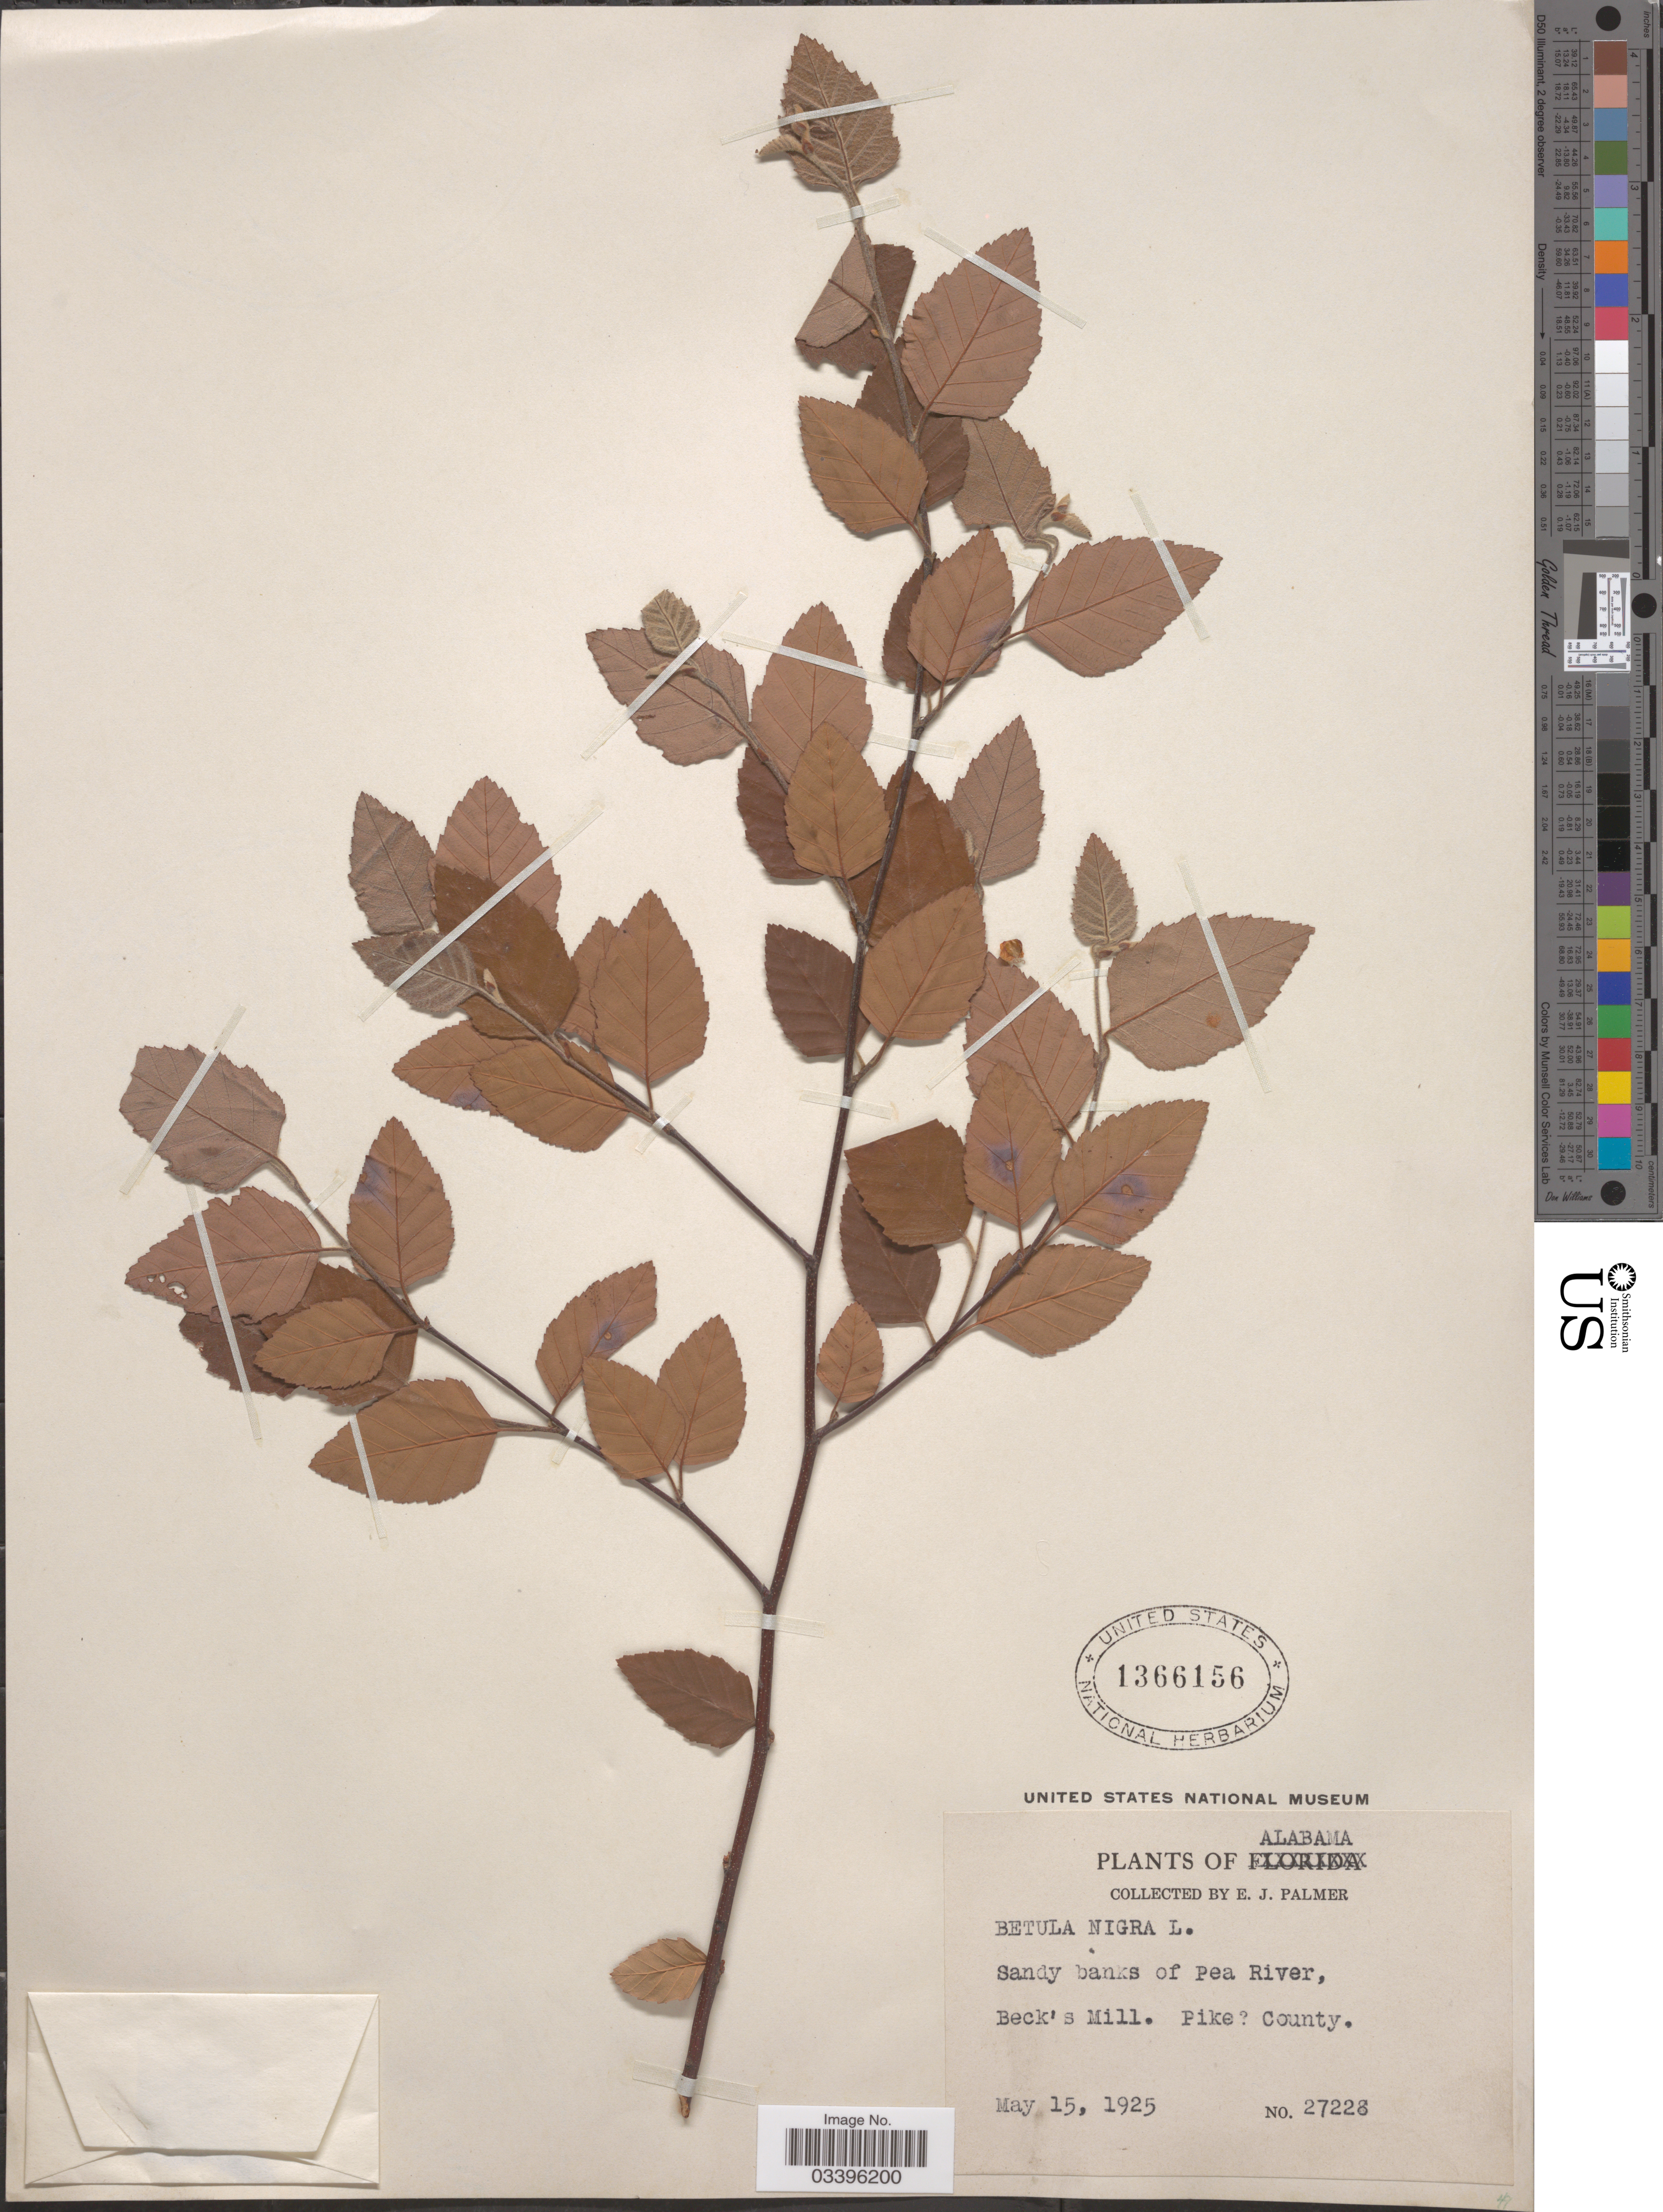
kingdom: Plantae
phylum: Tracheophyta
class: Magnoliopsida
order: Fagales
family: Betulaceae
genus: Betula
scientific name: Betula nigra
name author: L.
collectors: E. J. Palmer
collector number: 27228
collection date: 1925-05-15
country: United States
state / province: Alabama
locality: Sandy banks of Pea River, Beck's Mill. Pike [unsure placement] County.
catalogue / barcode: US 1366156